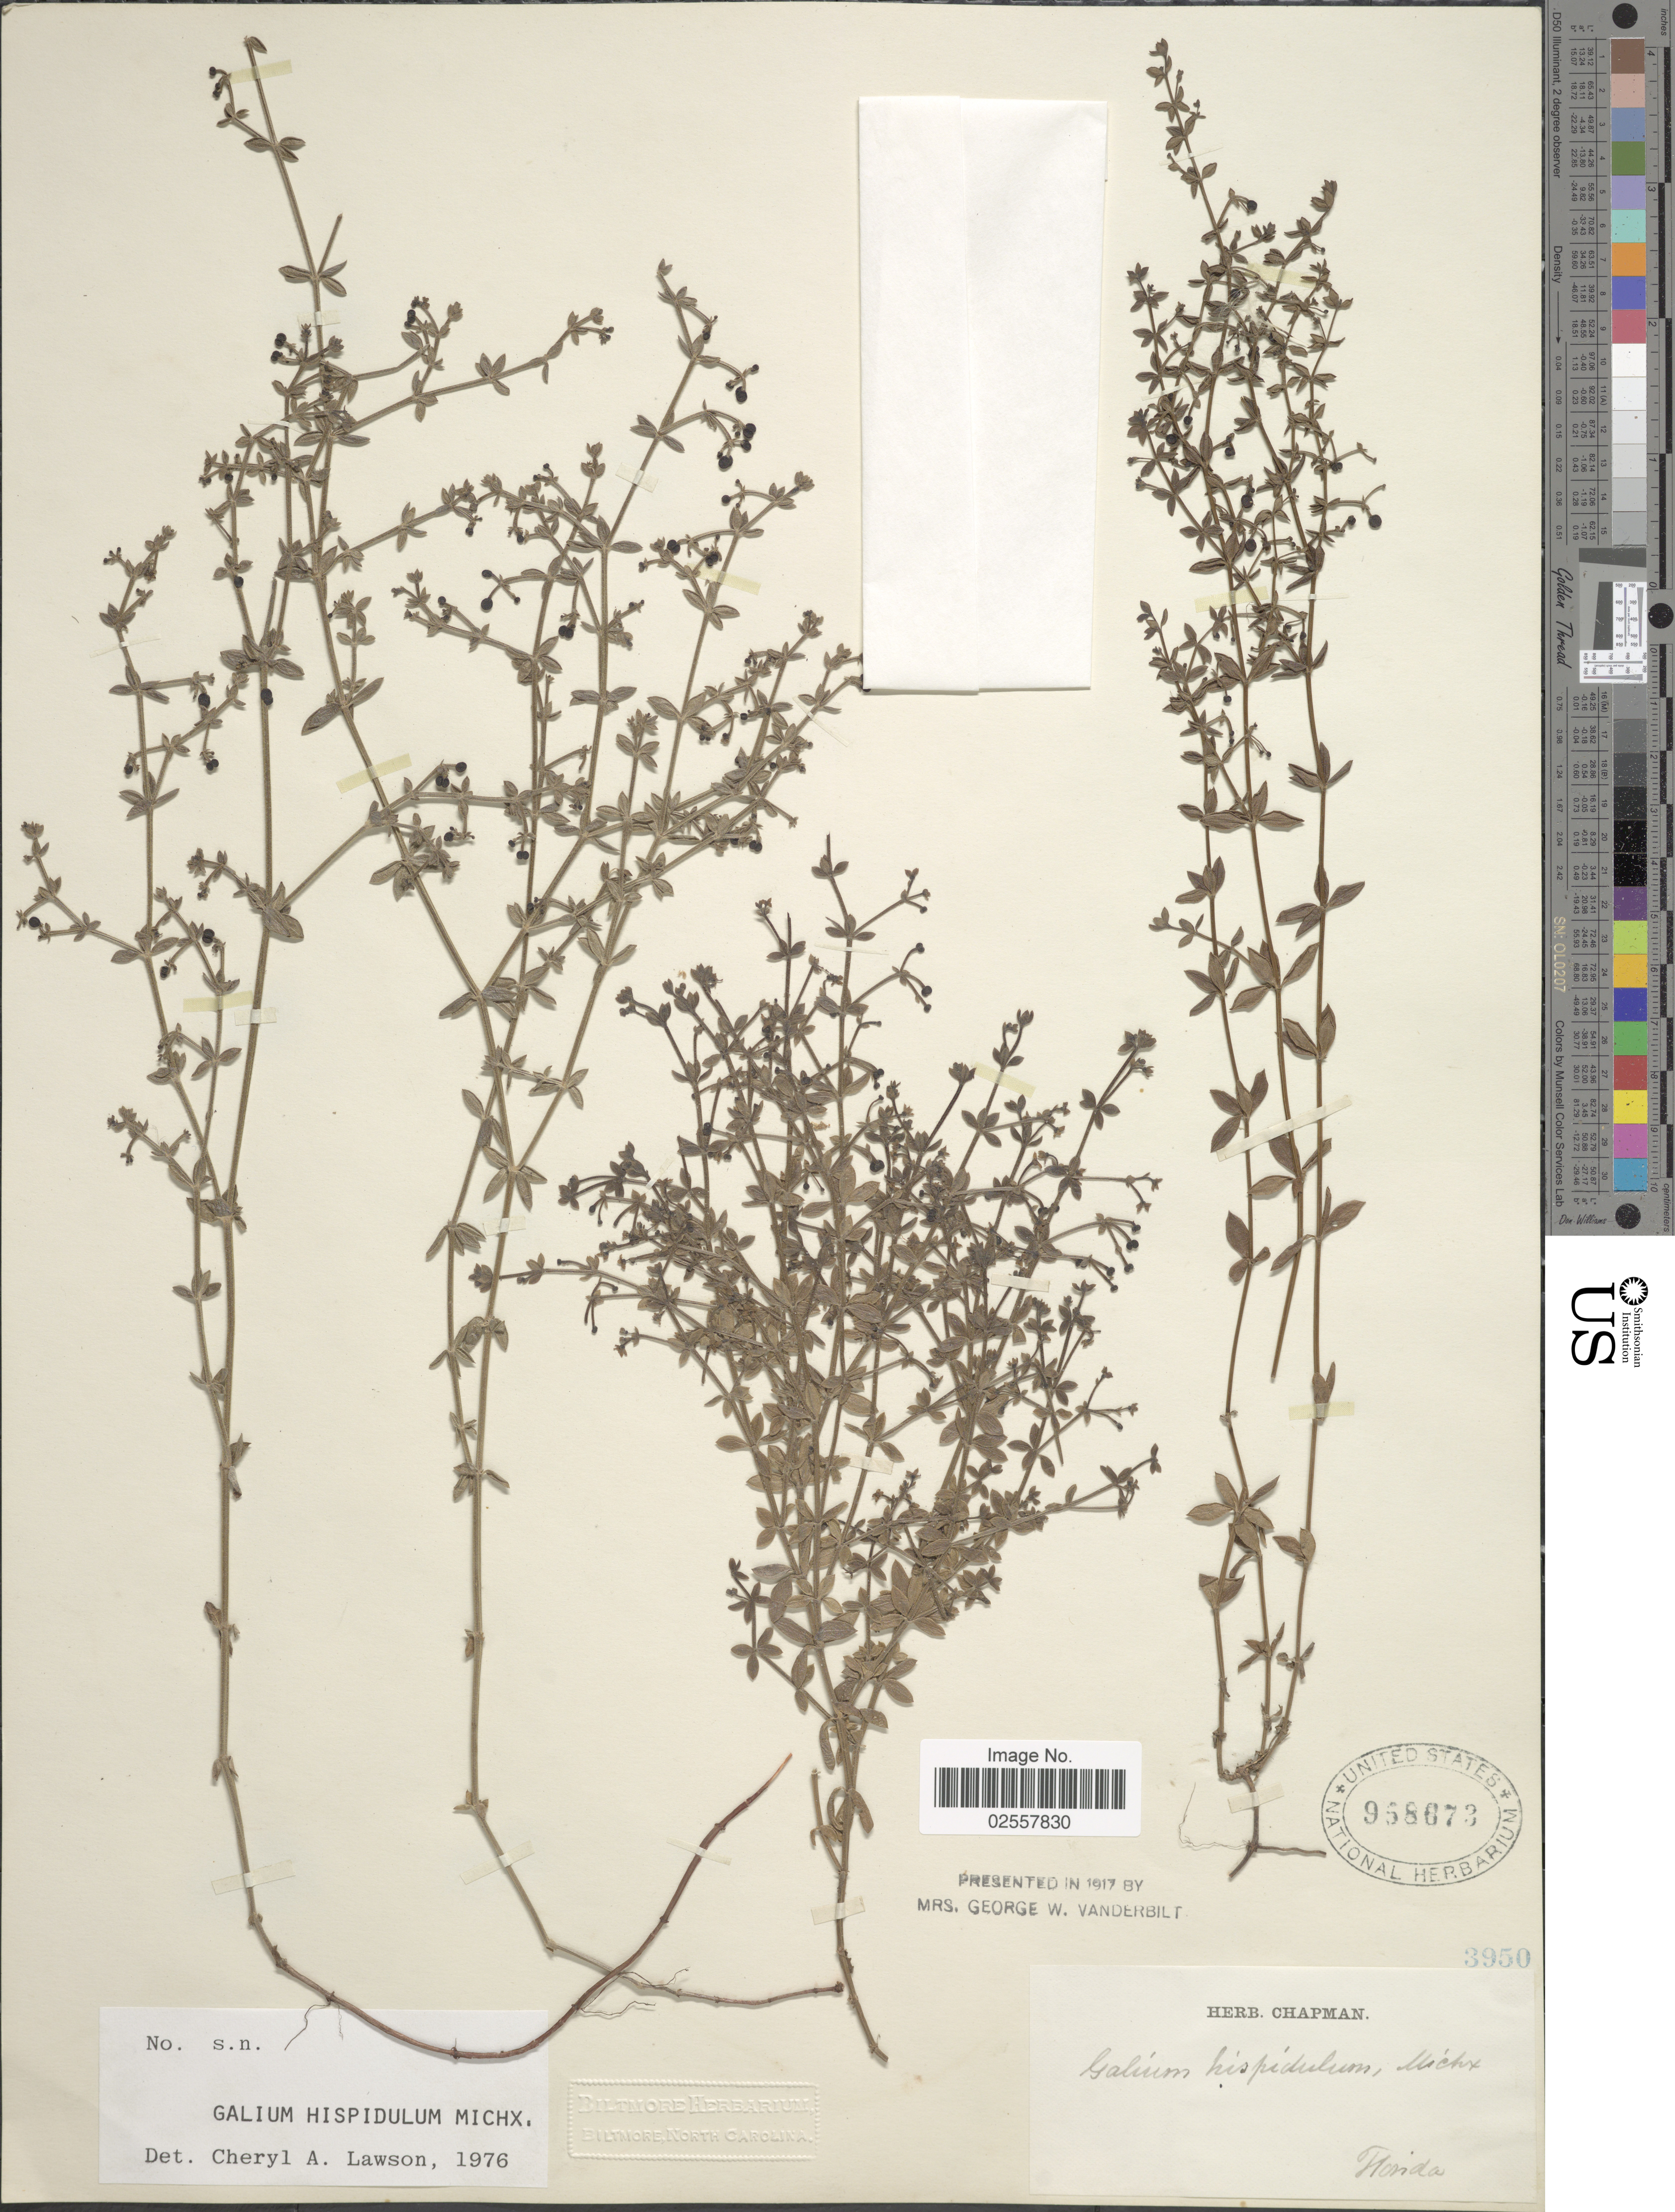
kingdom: Plantae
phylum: Tracheophyta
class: Magnoliopsida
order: Gentianales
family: Rubiaceae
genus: Galium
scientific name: Galium hispidulum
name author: Michx.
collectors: ex herb. Chapman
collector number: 3950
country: United States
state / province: Florida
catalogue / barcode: US 968673